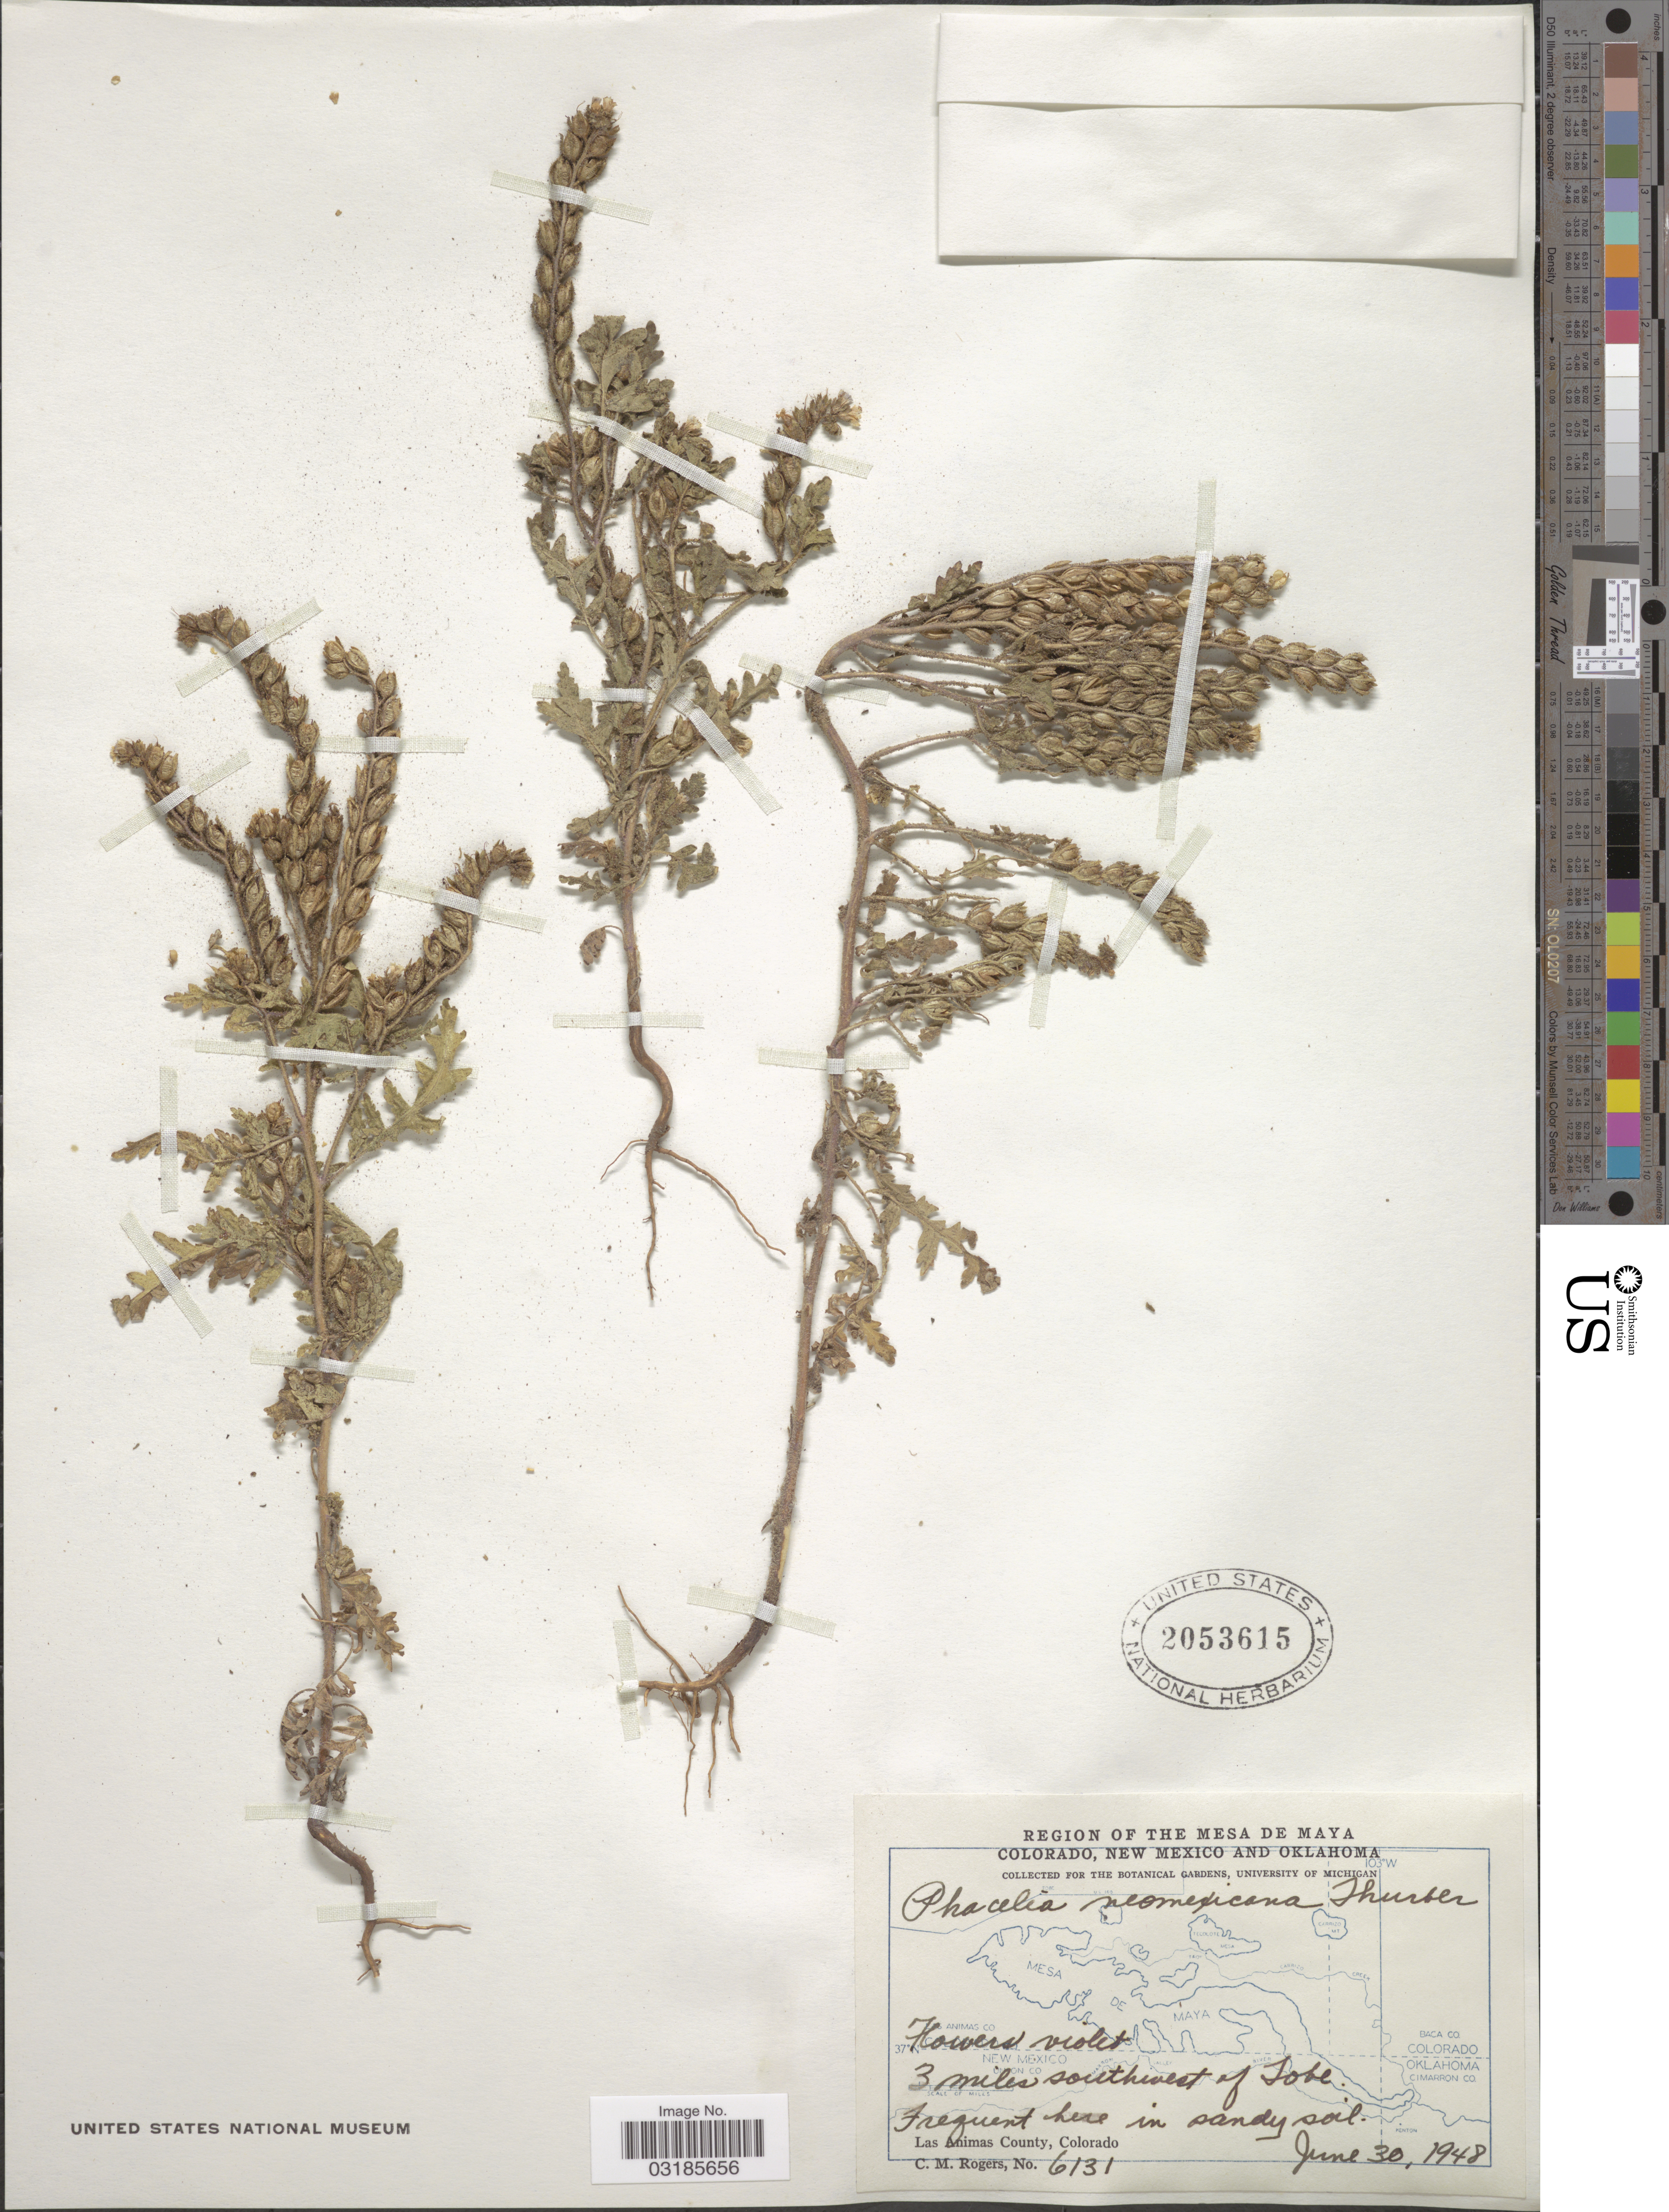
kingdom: Plantae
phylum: Tracheophyta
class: Magnoliopsida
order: Boraginales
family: Hydrophyllaceae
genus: Phacelia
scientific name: Phacelia neomexicana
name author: Thurb. ex Torr.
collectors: C. M. Rogers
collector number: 6131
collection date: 1948-06-30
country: United States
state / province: Colorado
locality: The Mesa de Maya, 3 miles southwest of Tobe, Las Animas County.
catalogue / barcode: US 2053615